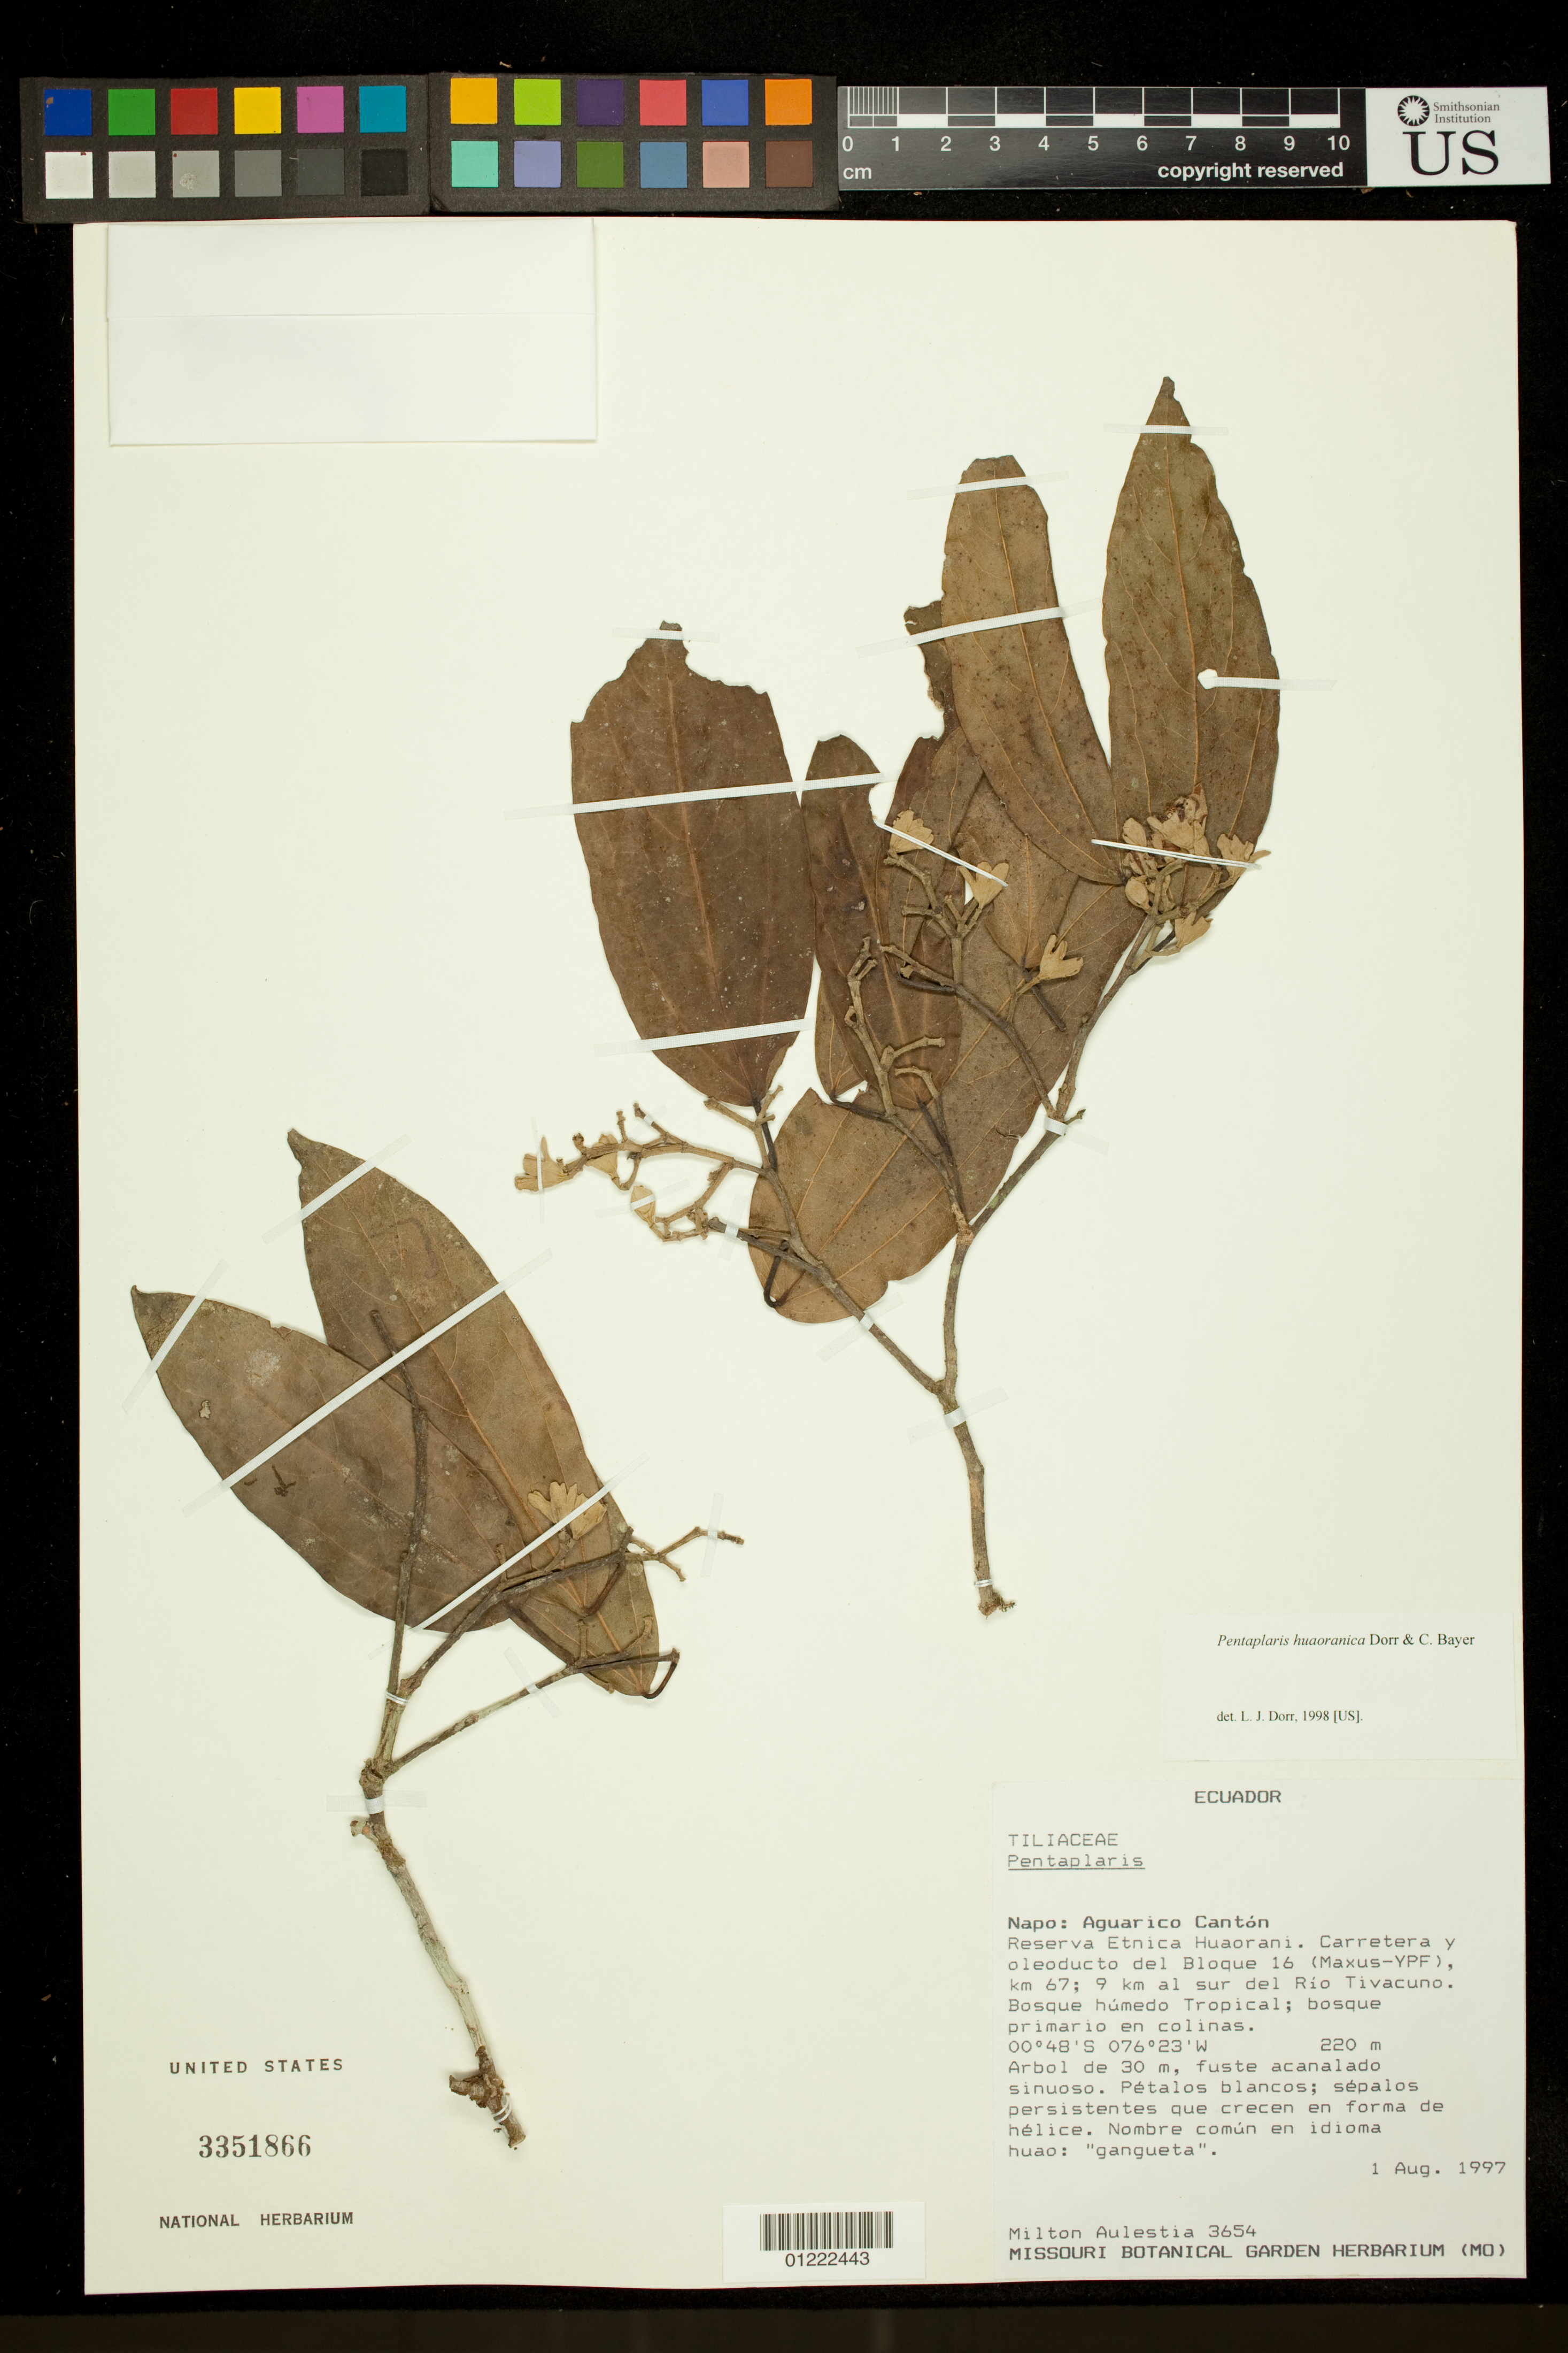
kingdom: Plantae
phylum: Tracheophyta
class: Magnoliopsida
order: Malvales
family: Malvaceae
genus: Pentaplaris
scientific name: Pentaplaris huaoranica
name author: Dorr & C. Bayer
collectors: M. Aulestia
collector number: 3654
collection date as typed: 8/1/1997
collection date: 1997-08-01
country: Ecuador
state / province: Napo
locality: Napo: Aguarico Canton. Reserva Etnica Huaorani. Carretera y oleoducto del Bloque 16 (Maxus-YPF), km 67; 9 km al sur del Río Tivacuno.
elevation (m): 220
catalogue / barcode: US 3351866